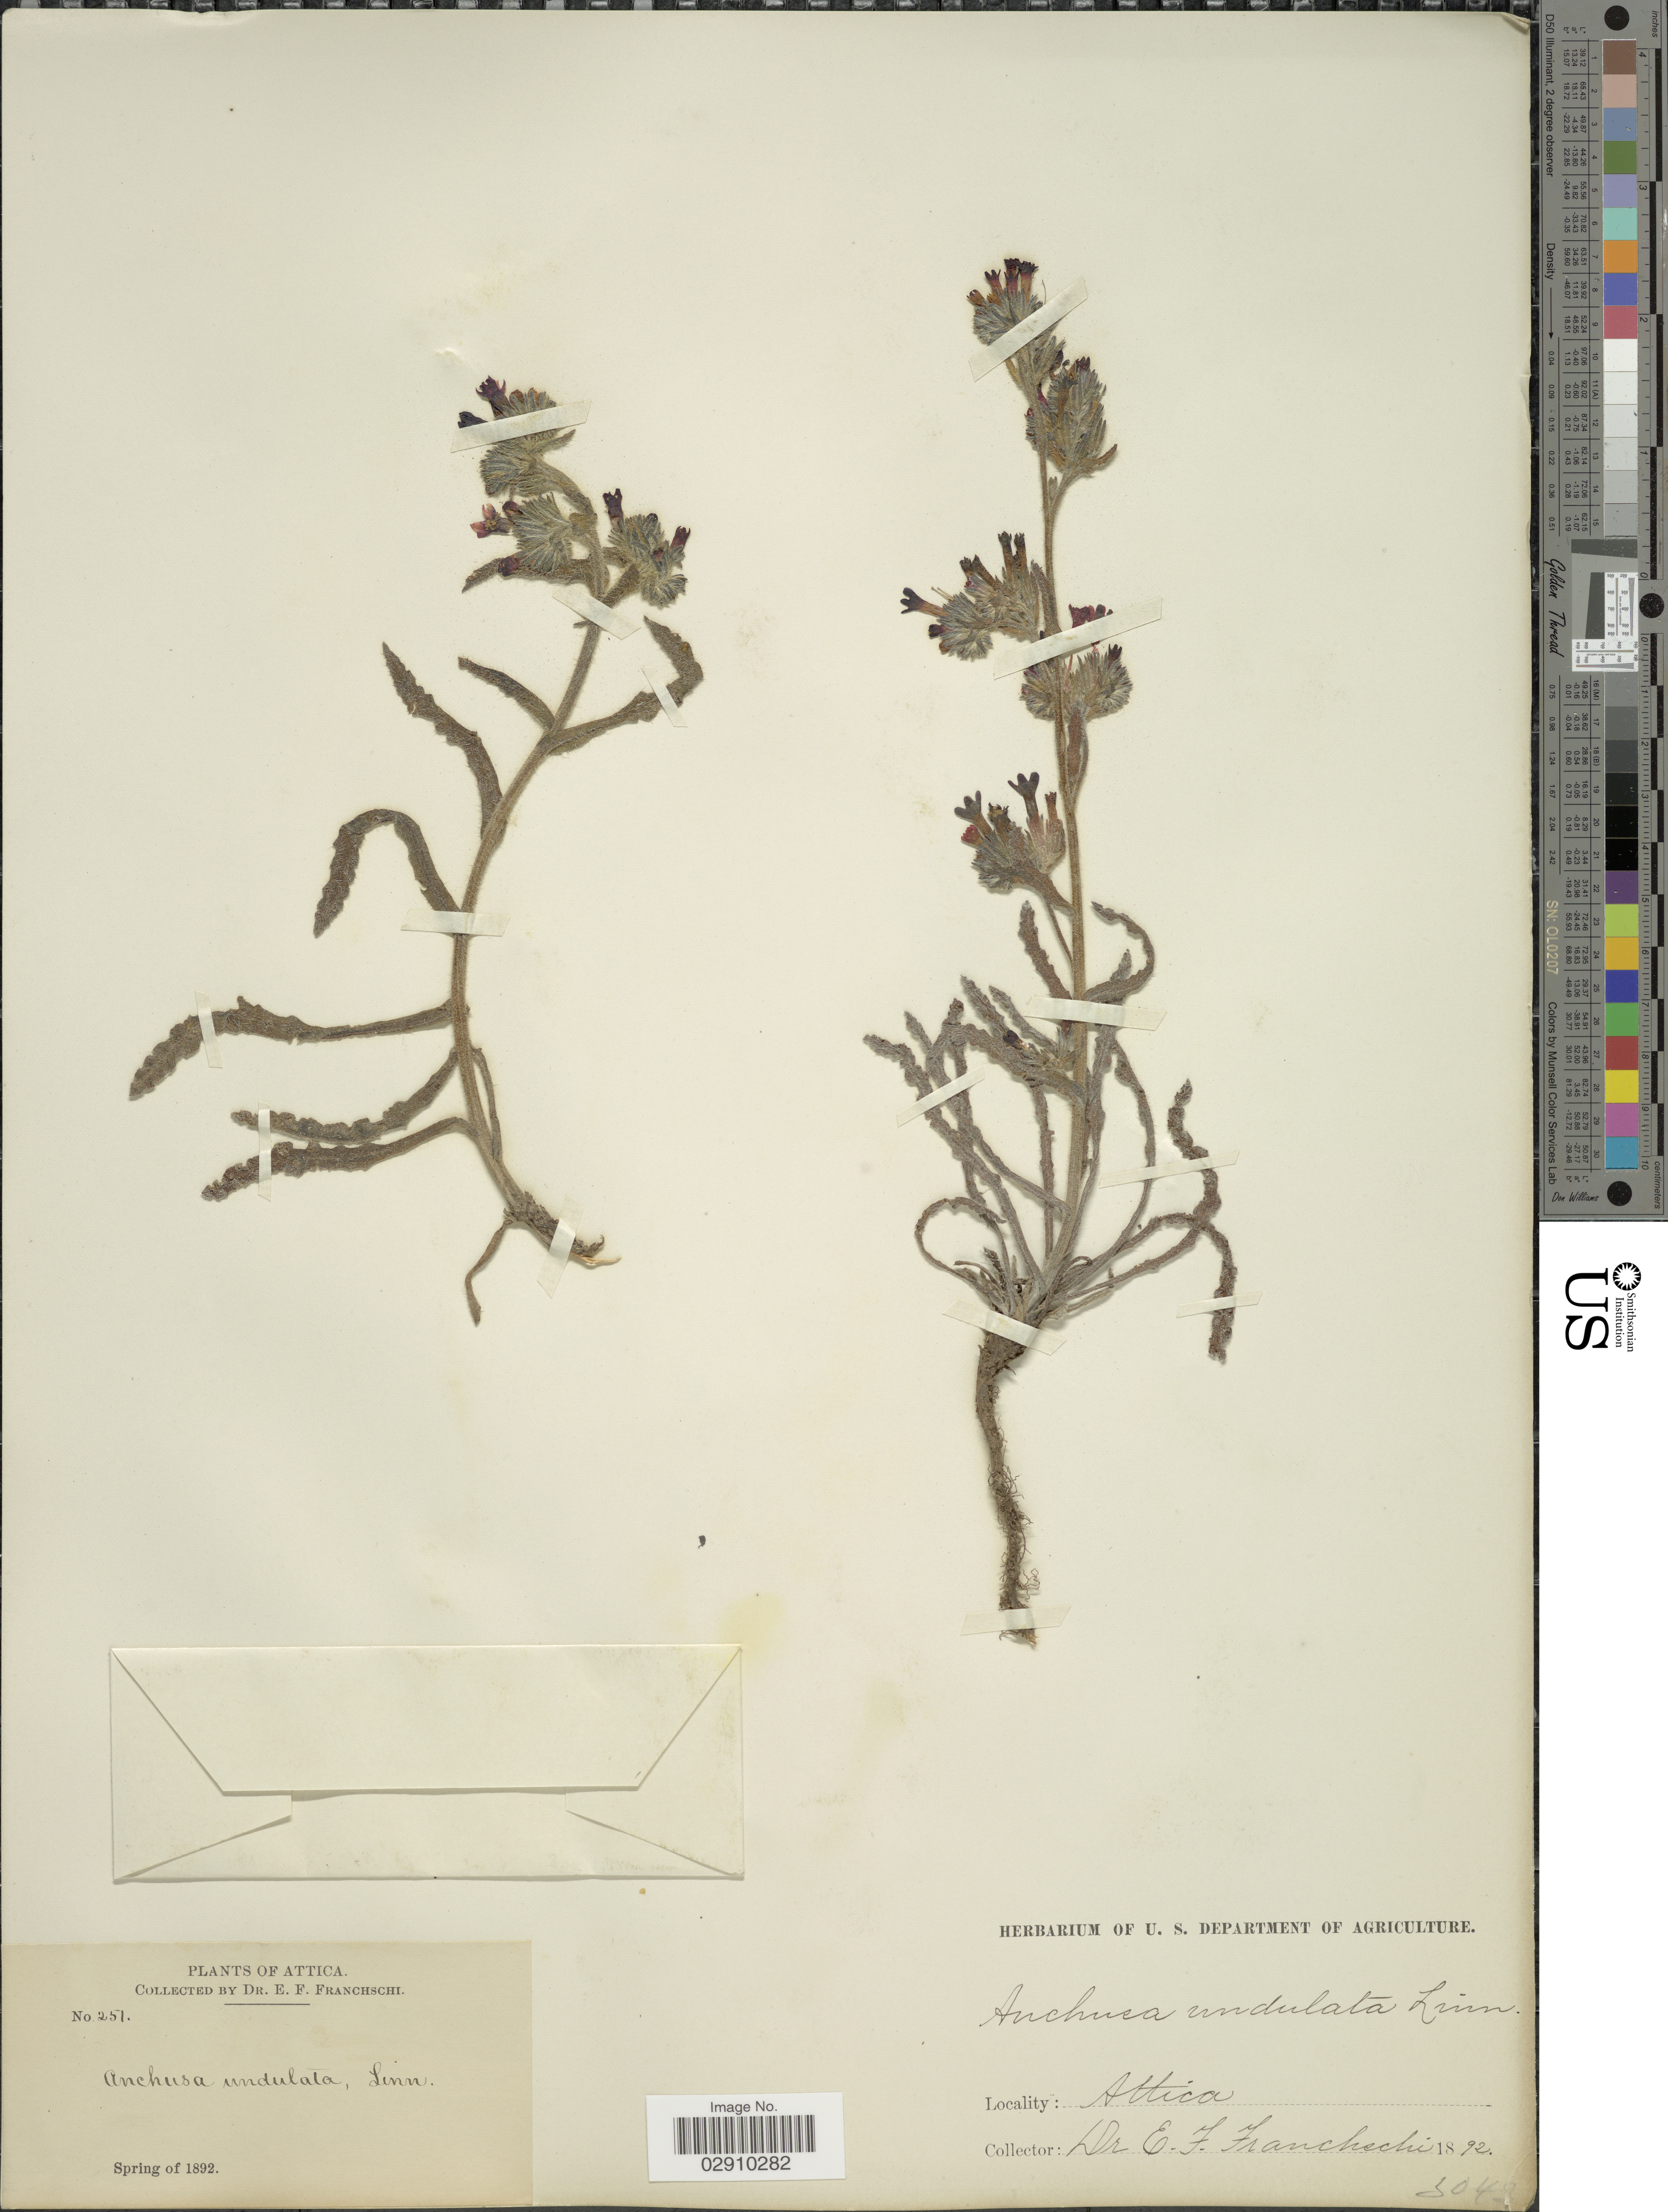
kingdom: Plantae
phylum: Tracheophyta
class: Magnoliopsida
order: Boraginales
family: Boraginaceae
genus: Anchusa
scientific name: Anchusa undulata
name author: L.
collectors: E. Franchschi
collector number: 251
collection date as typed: Spring of 1892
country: Greece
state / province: Attica